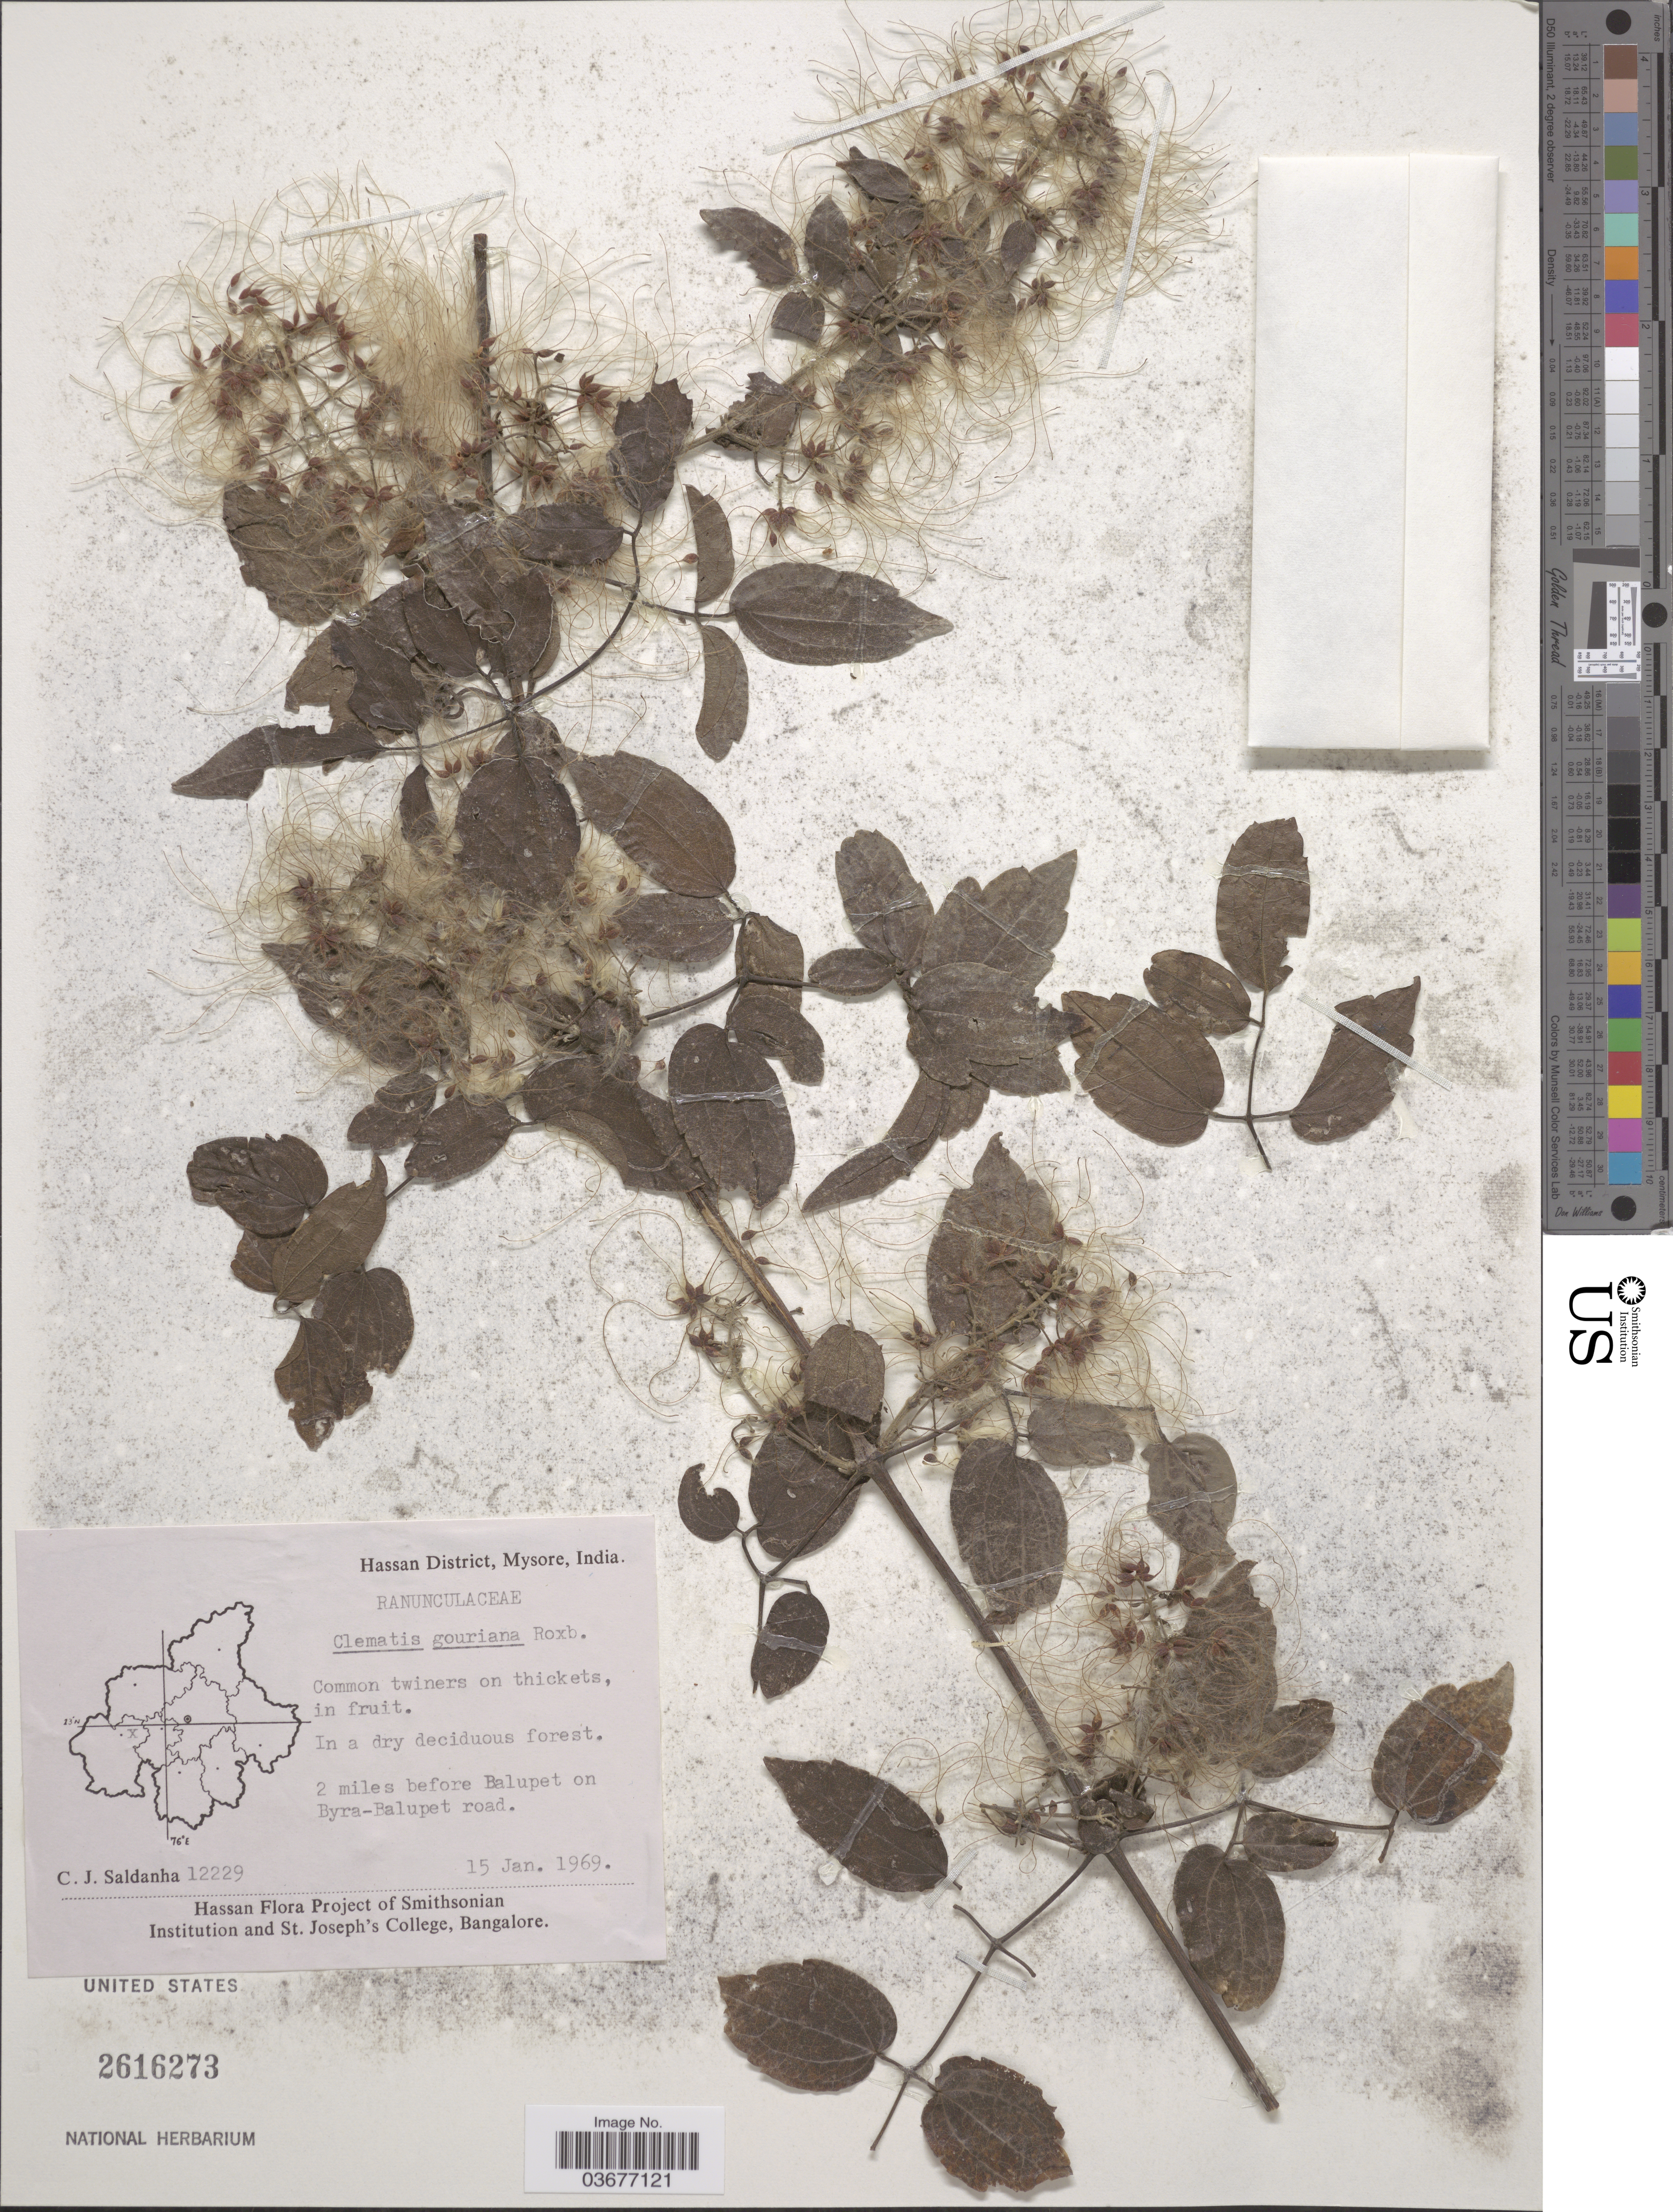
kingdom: Plantae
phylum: Tracheophyta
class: Magnoliopsida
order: Ranunculales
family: Ranunculaceae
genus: Clematis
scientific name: Clematis gouriana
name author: Roxb. ex DC.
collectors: C. J. Saldanha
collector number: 12229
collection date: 1969-01-15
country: India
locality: Hassan District, Mysore. 2 miles before Balupet on Byra-Balupet road.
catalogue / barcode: US 2616273